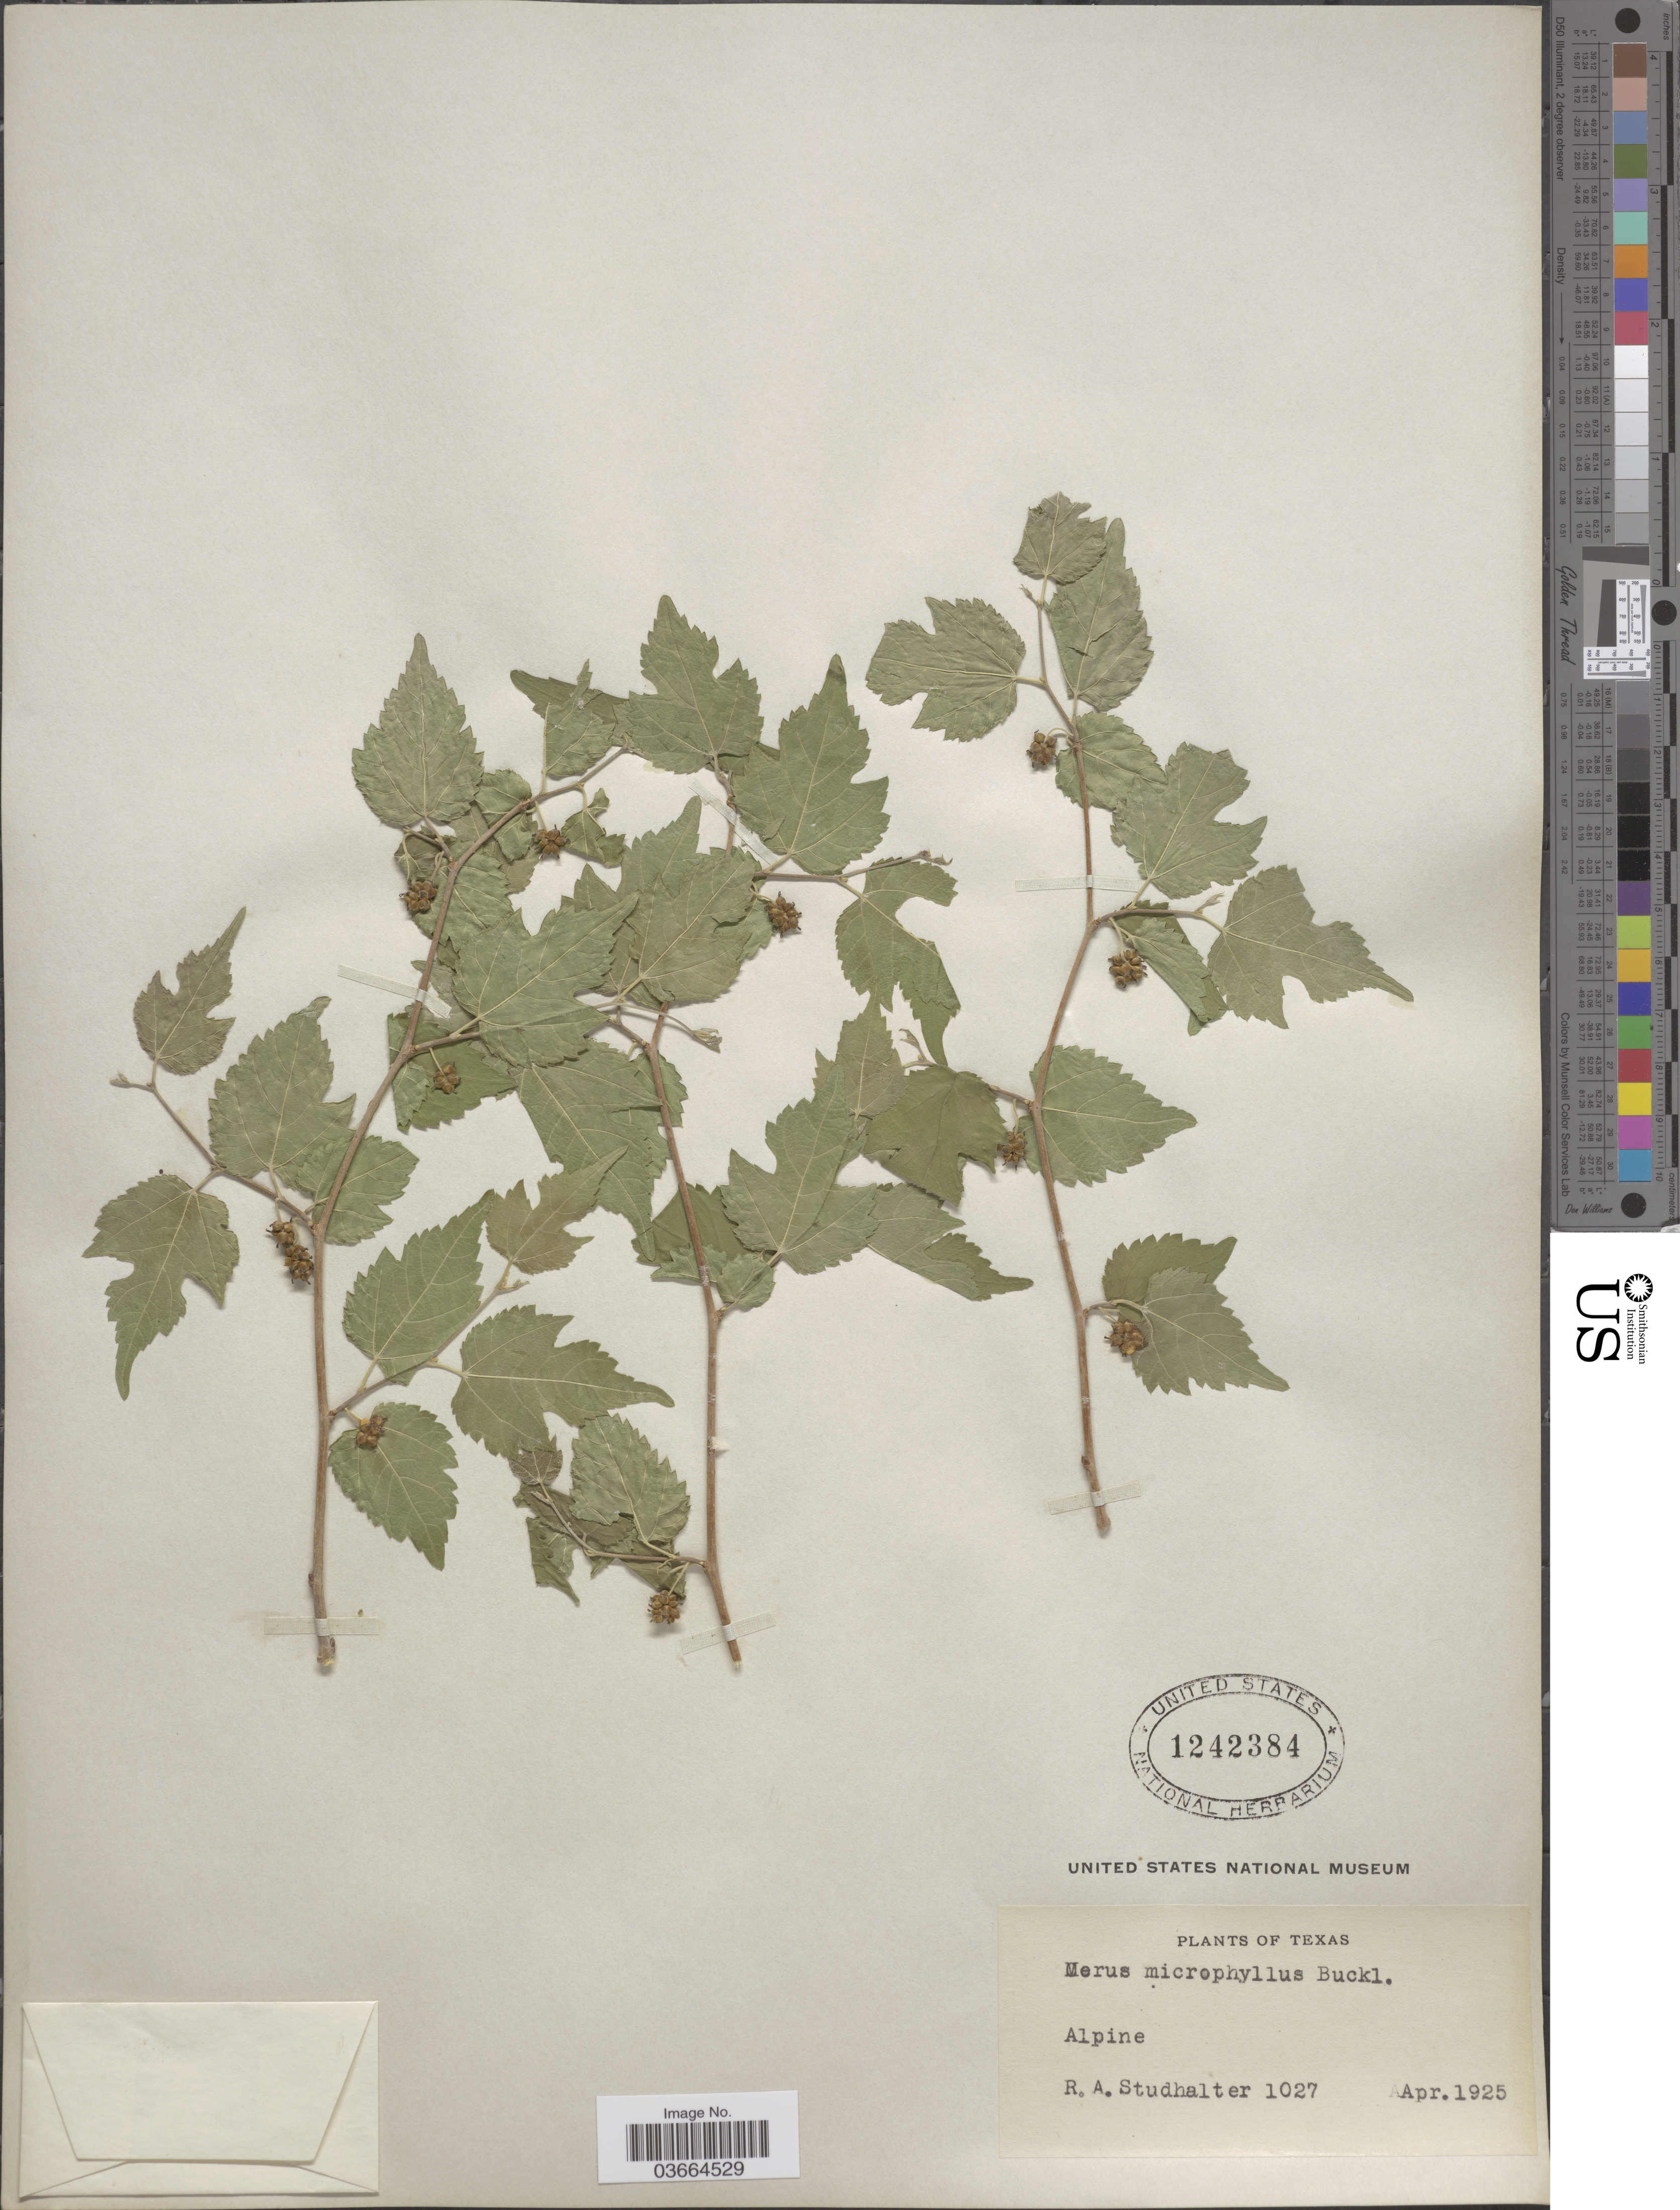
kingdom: Plantae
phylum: Tracheophyta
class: Magnoliopsida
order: Rosales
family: Moraceae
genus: Morus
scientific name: Morus microphylla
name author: Buckley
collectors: R. Studhalter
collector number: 1027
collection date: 1925-04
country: United States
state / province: Texas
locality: Alpine.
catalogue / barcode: US 1242384